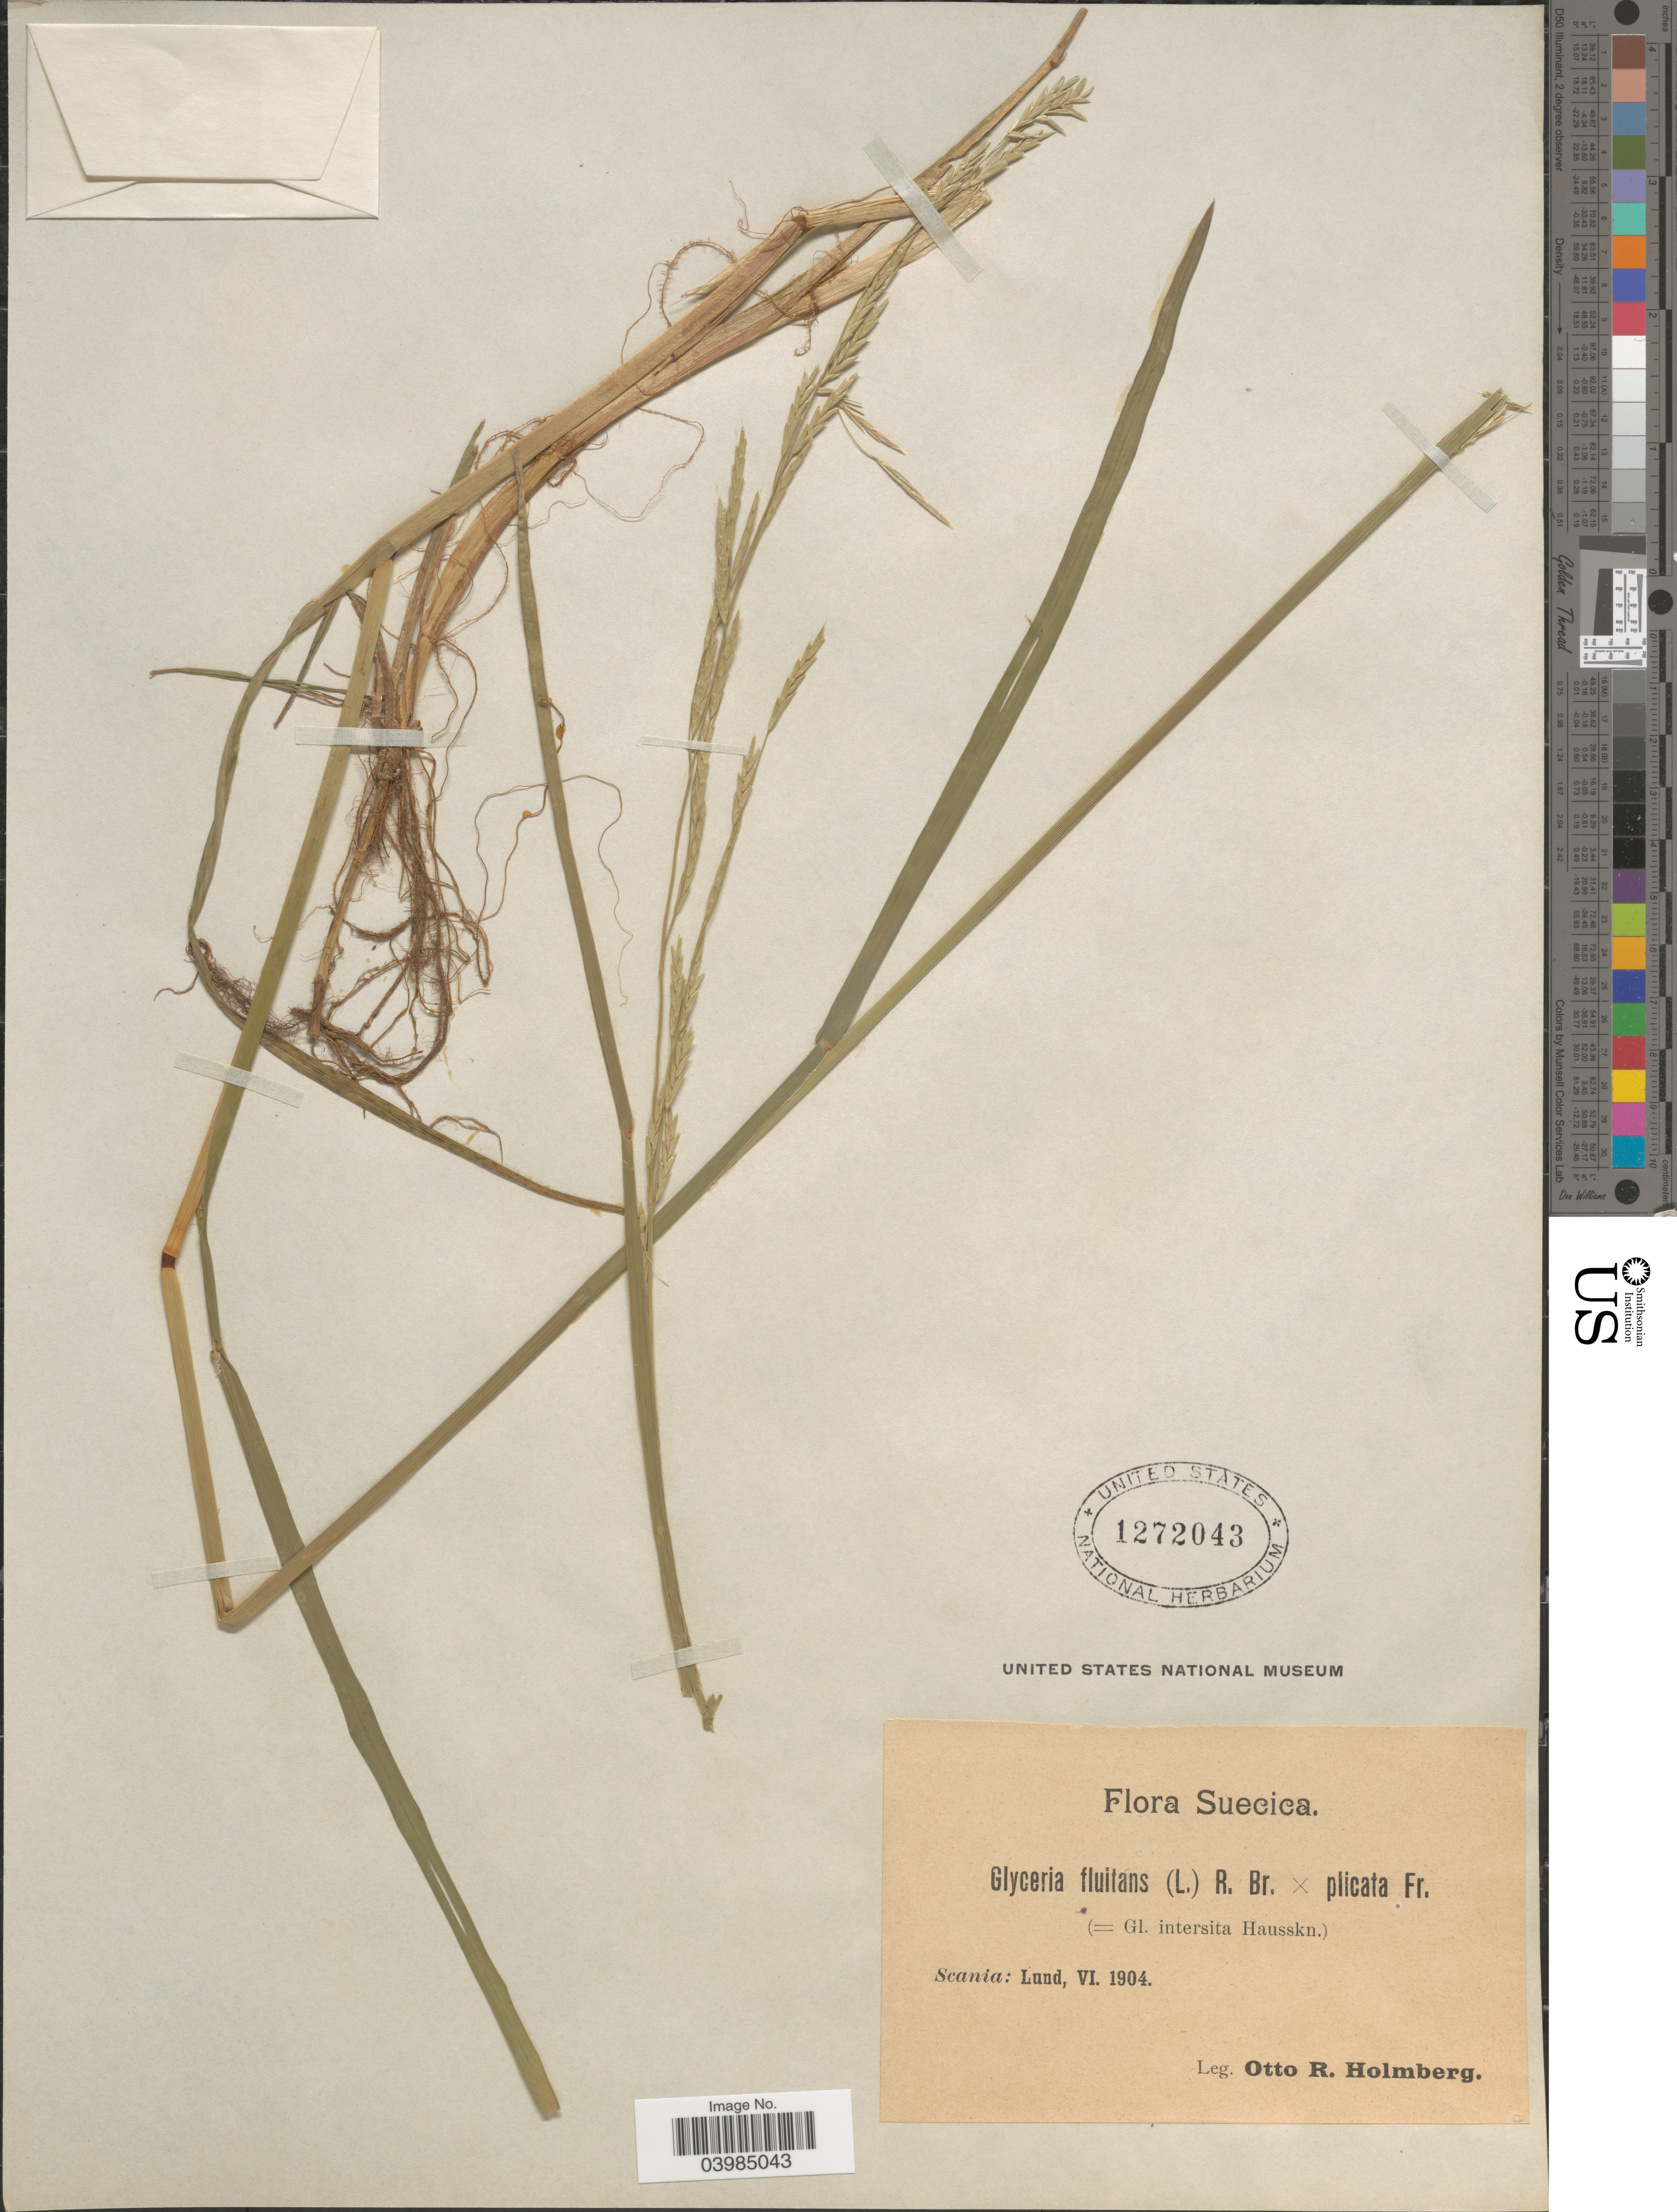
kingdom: Plantae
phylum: Tracheophyta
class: Liliopsida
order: Poales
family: Poaceae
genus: Glyceria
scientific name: Glyceria fluitans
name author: (L.) R. Br.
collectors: O. Holmberg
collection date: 1904-06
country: Sweden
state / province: Skåne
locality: Suecica. Scania: Lund.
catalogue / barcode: US 1272043